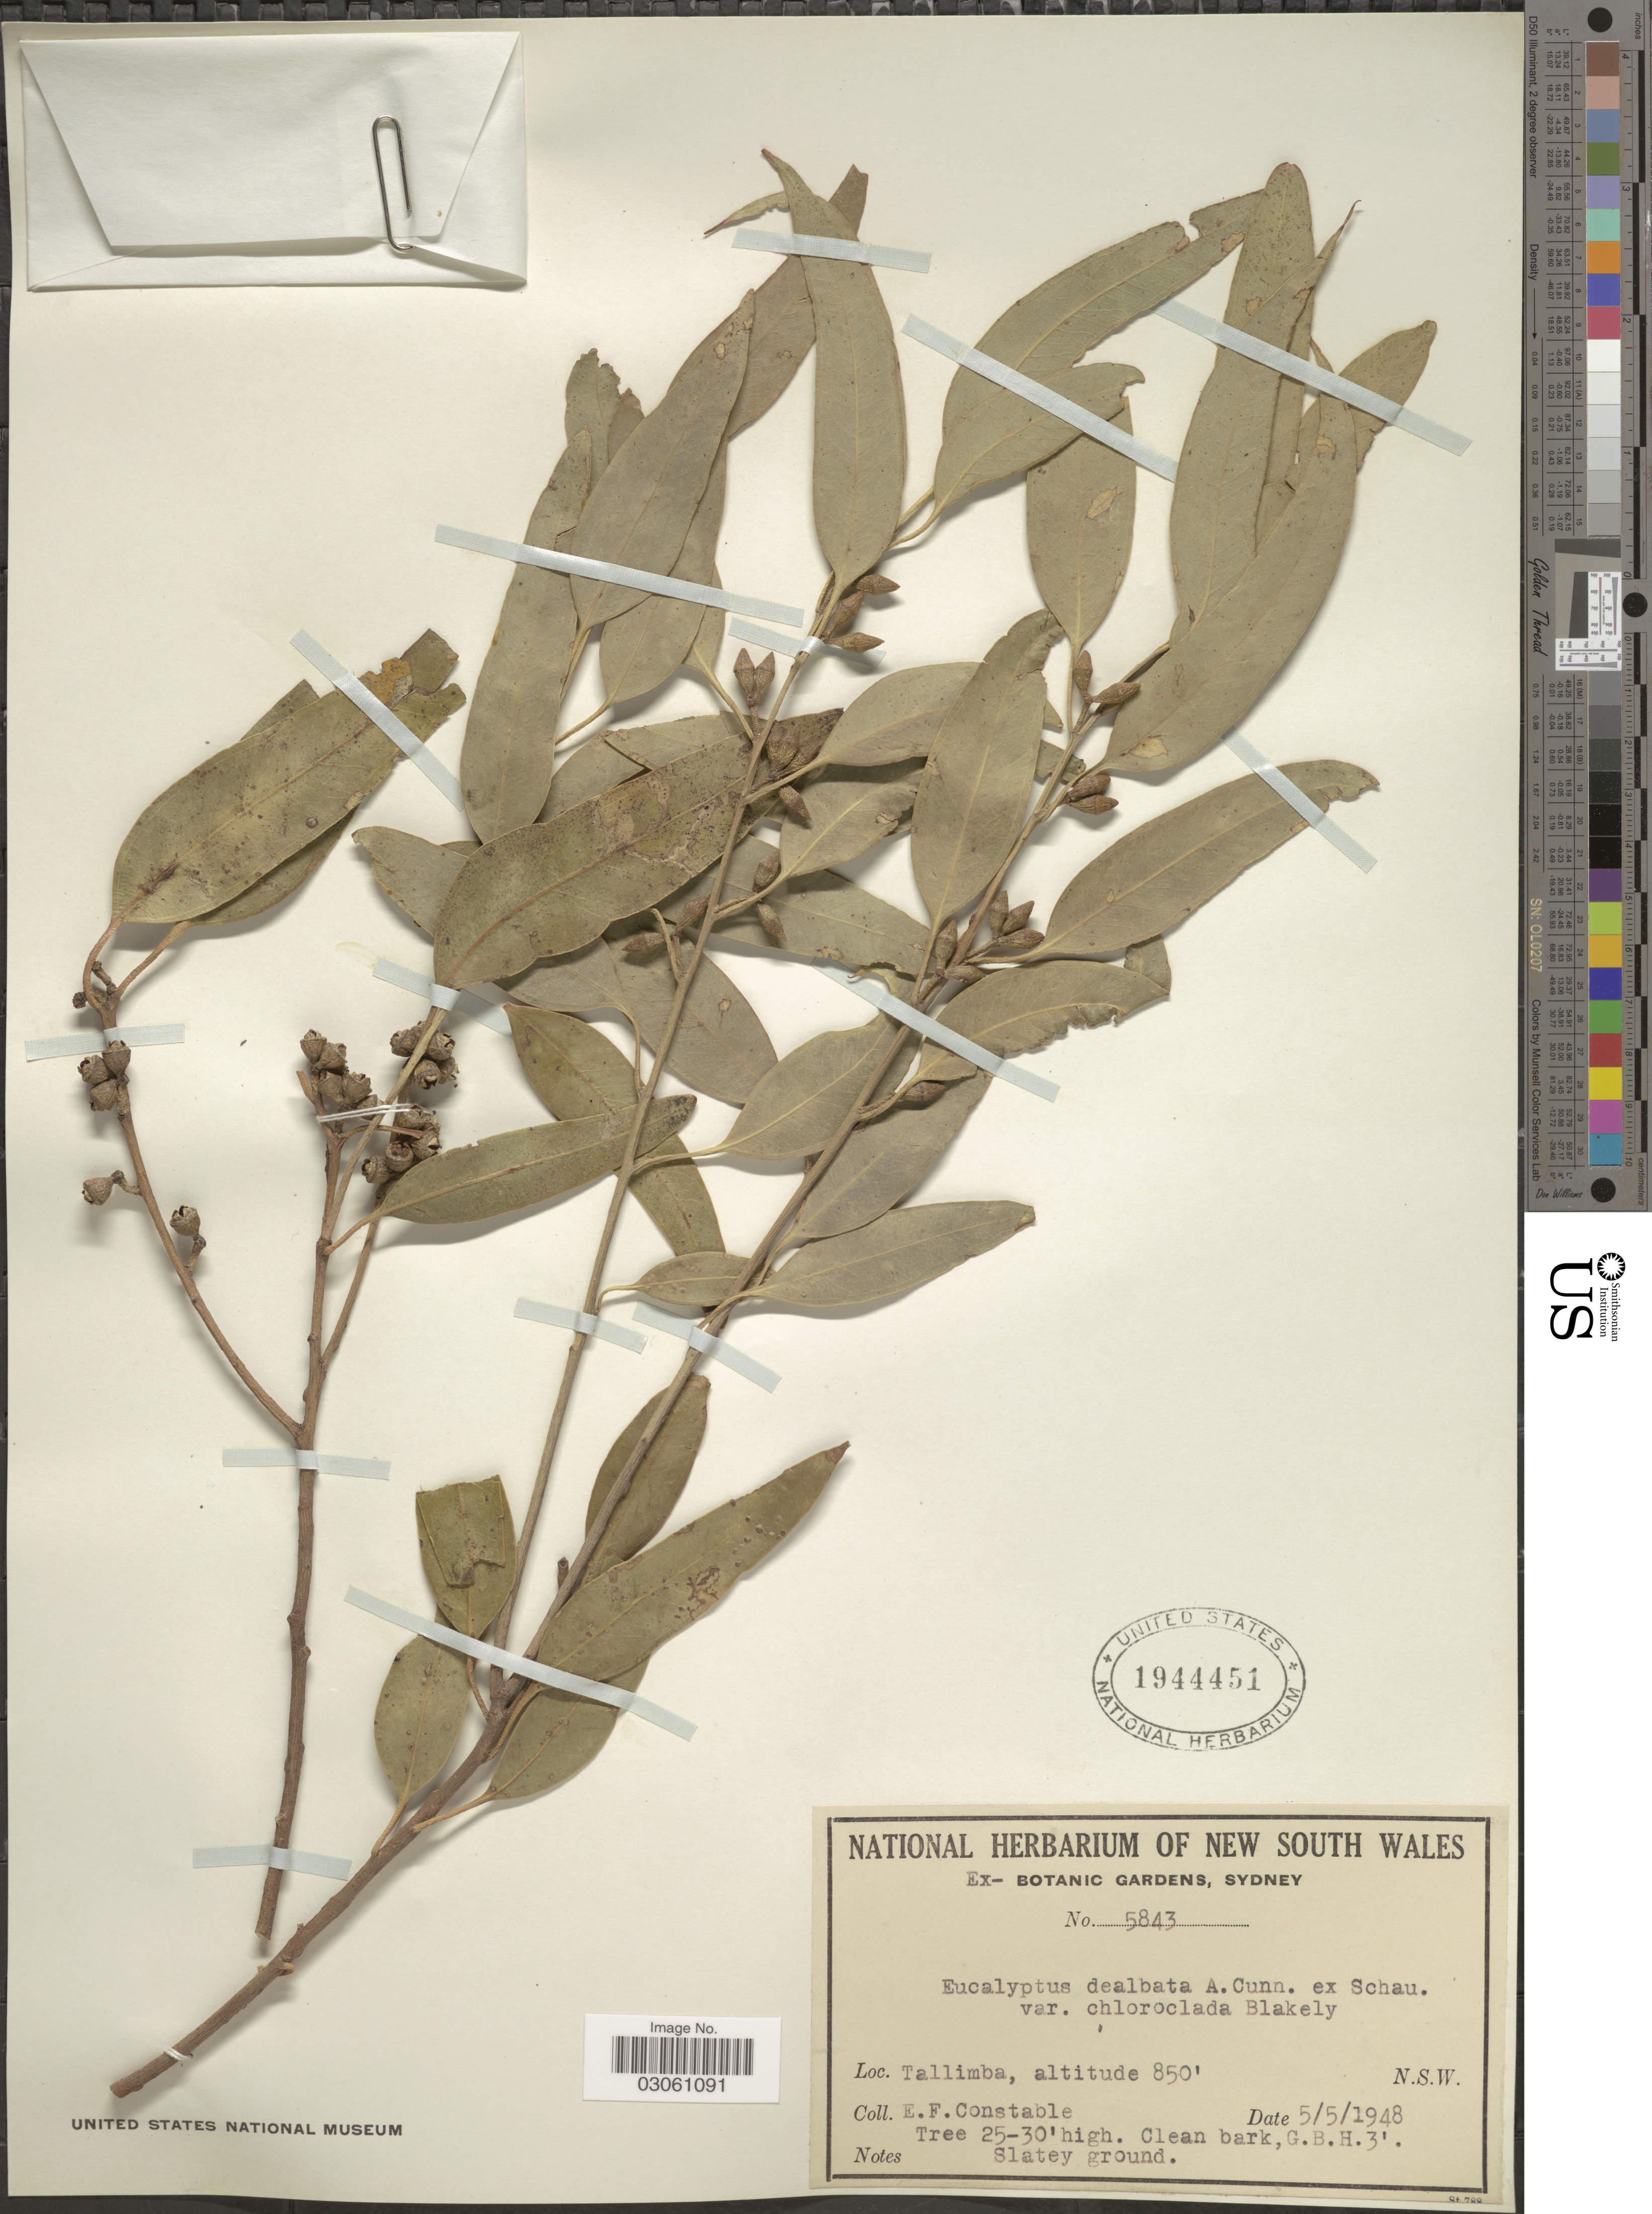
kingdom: Plantae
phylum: Tracheophyta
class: Magnoliopsida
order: Myrtales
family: Myrtaceae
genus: Eucalyptus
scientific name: Eucalyptus dealbata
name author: A. Cunn. ex S. Schauer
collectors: E. F. Constable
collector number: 5843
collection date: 1948-05-05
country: Australia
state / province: New South Wales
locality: Tallimba.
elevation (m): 259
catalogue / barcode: US 1944451